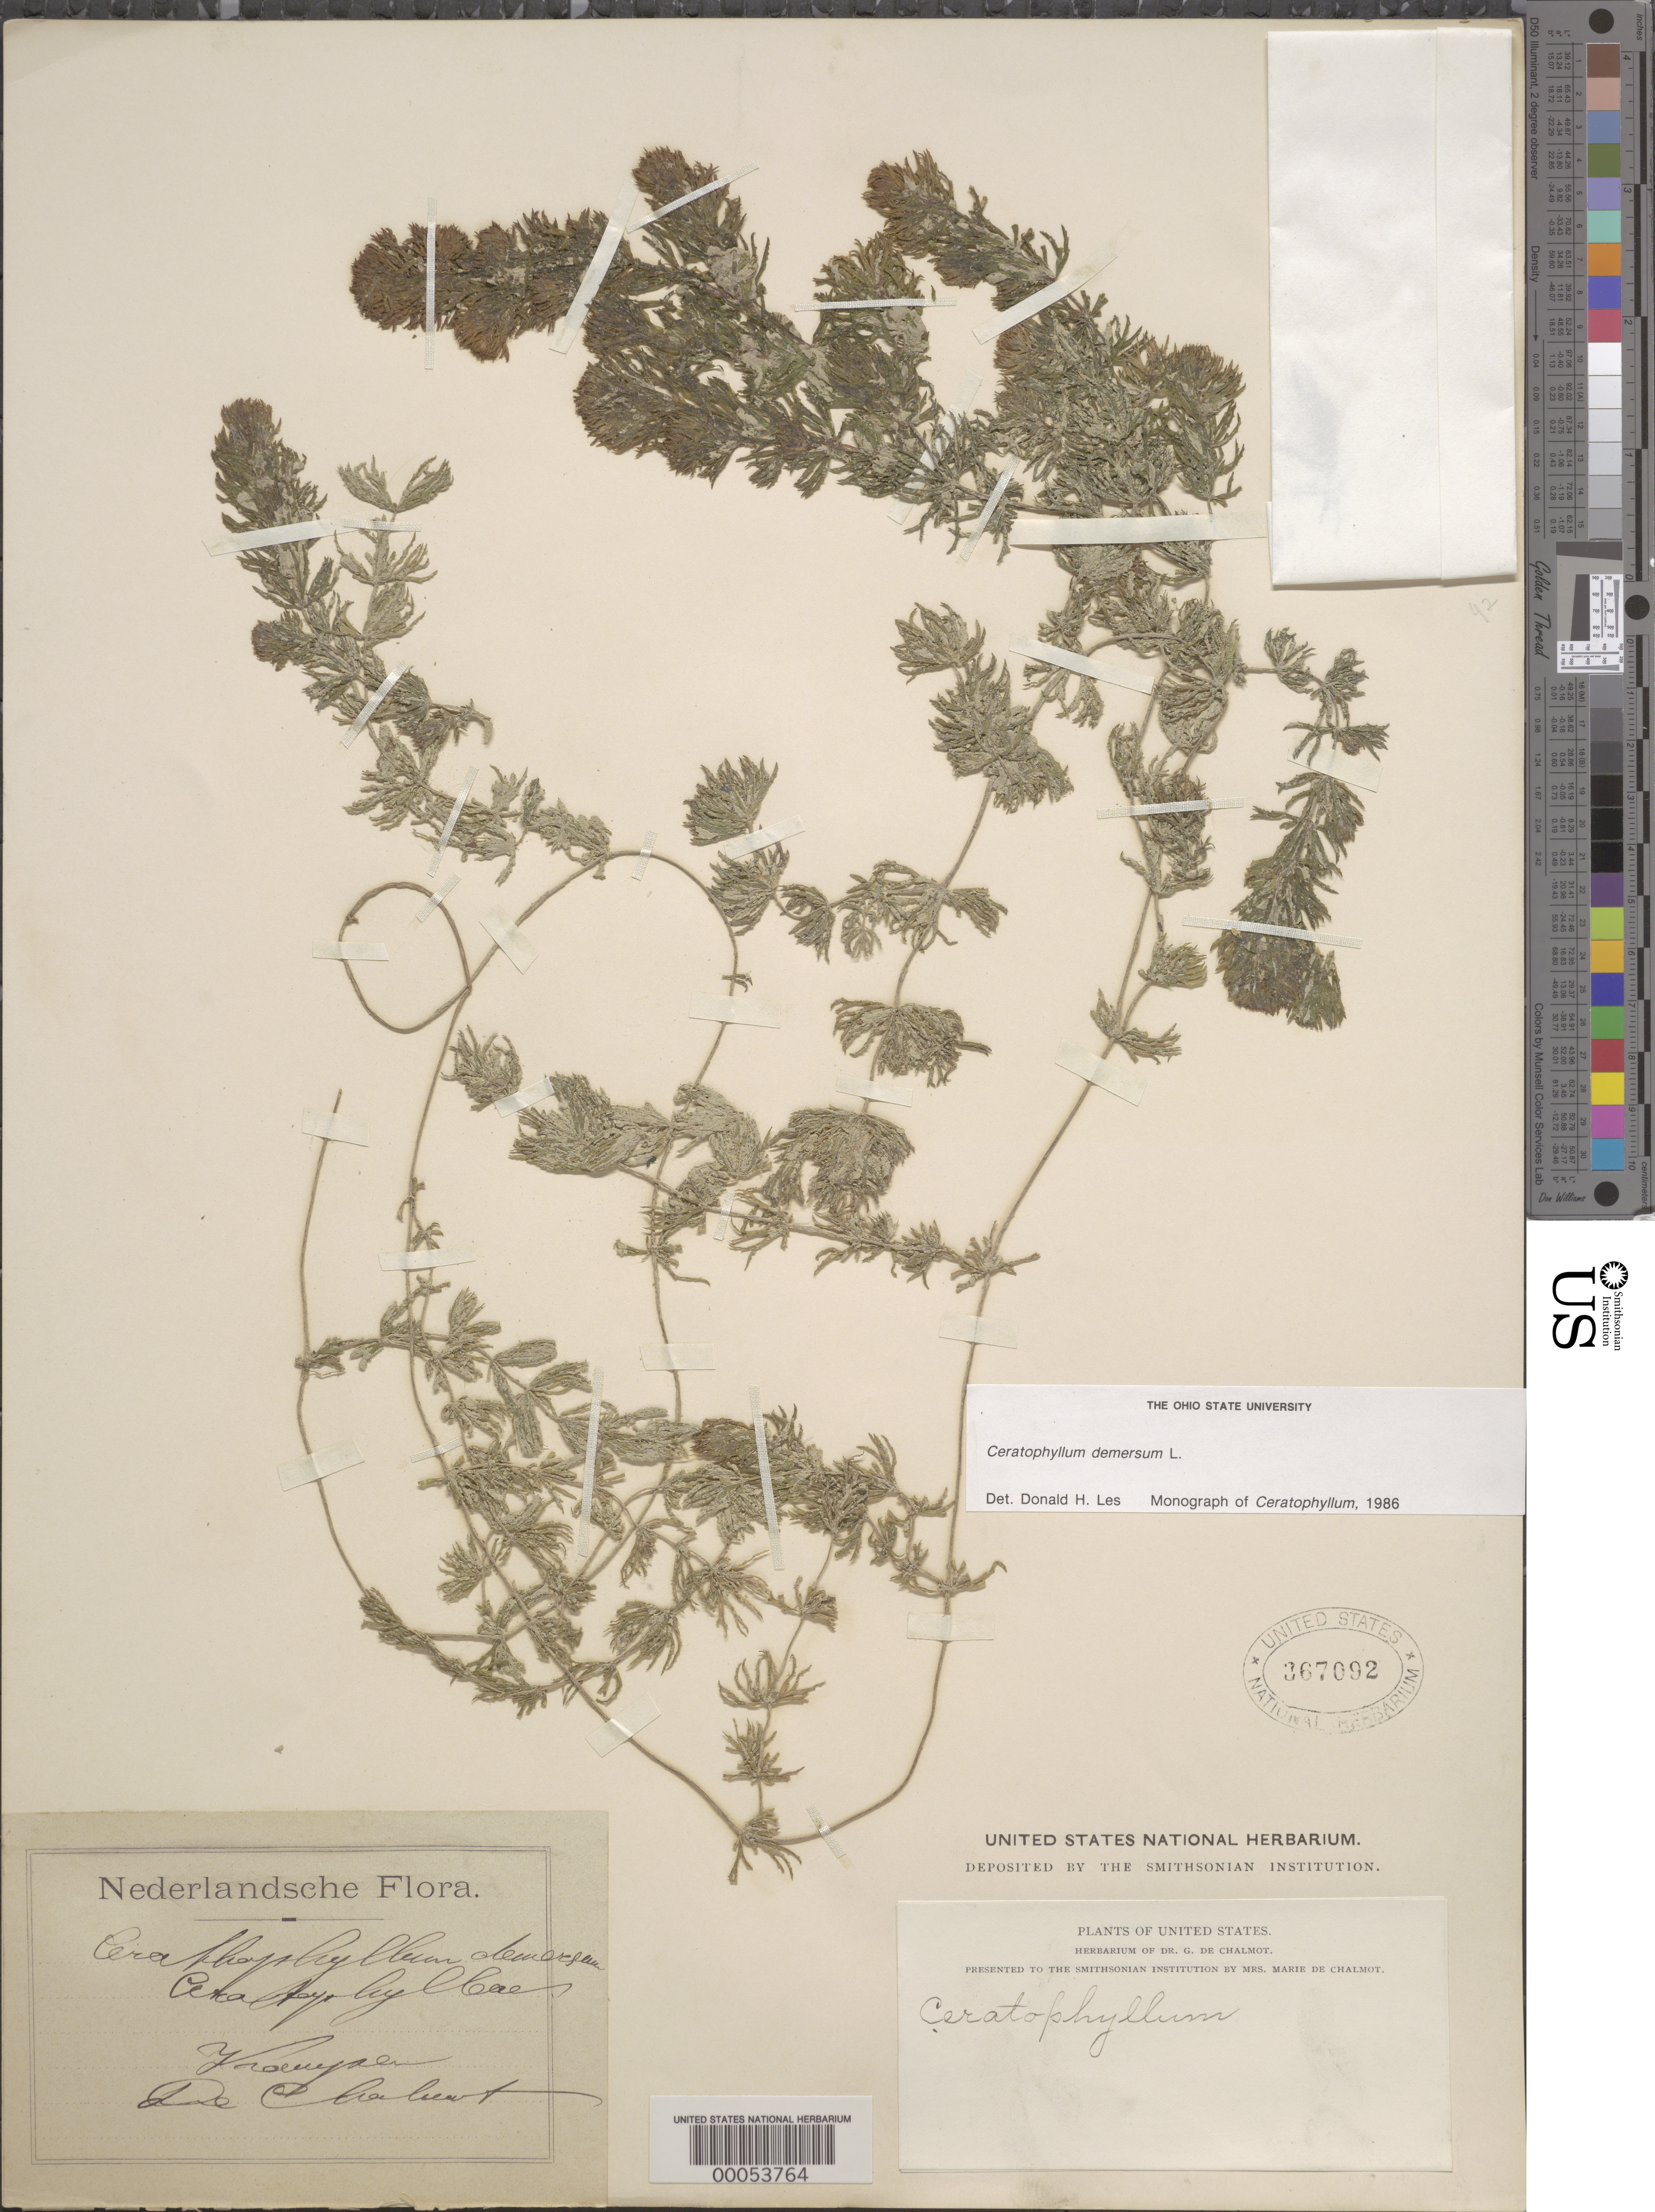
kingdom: Plantae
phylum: Tracheophyta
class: Magnoliopsida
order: Ceratophyllales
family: Ceratophyllaceae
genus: Ceratophyllum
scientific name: Ceratophyllum demersum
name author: L.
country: United States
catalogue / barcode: US 367092